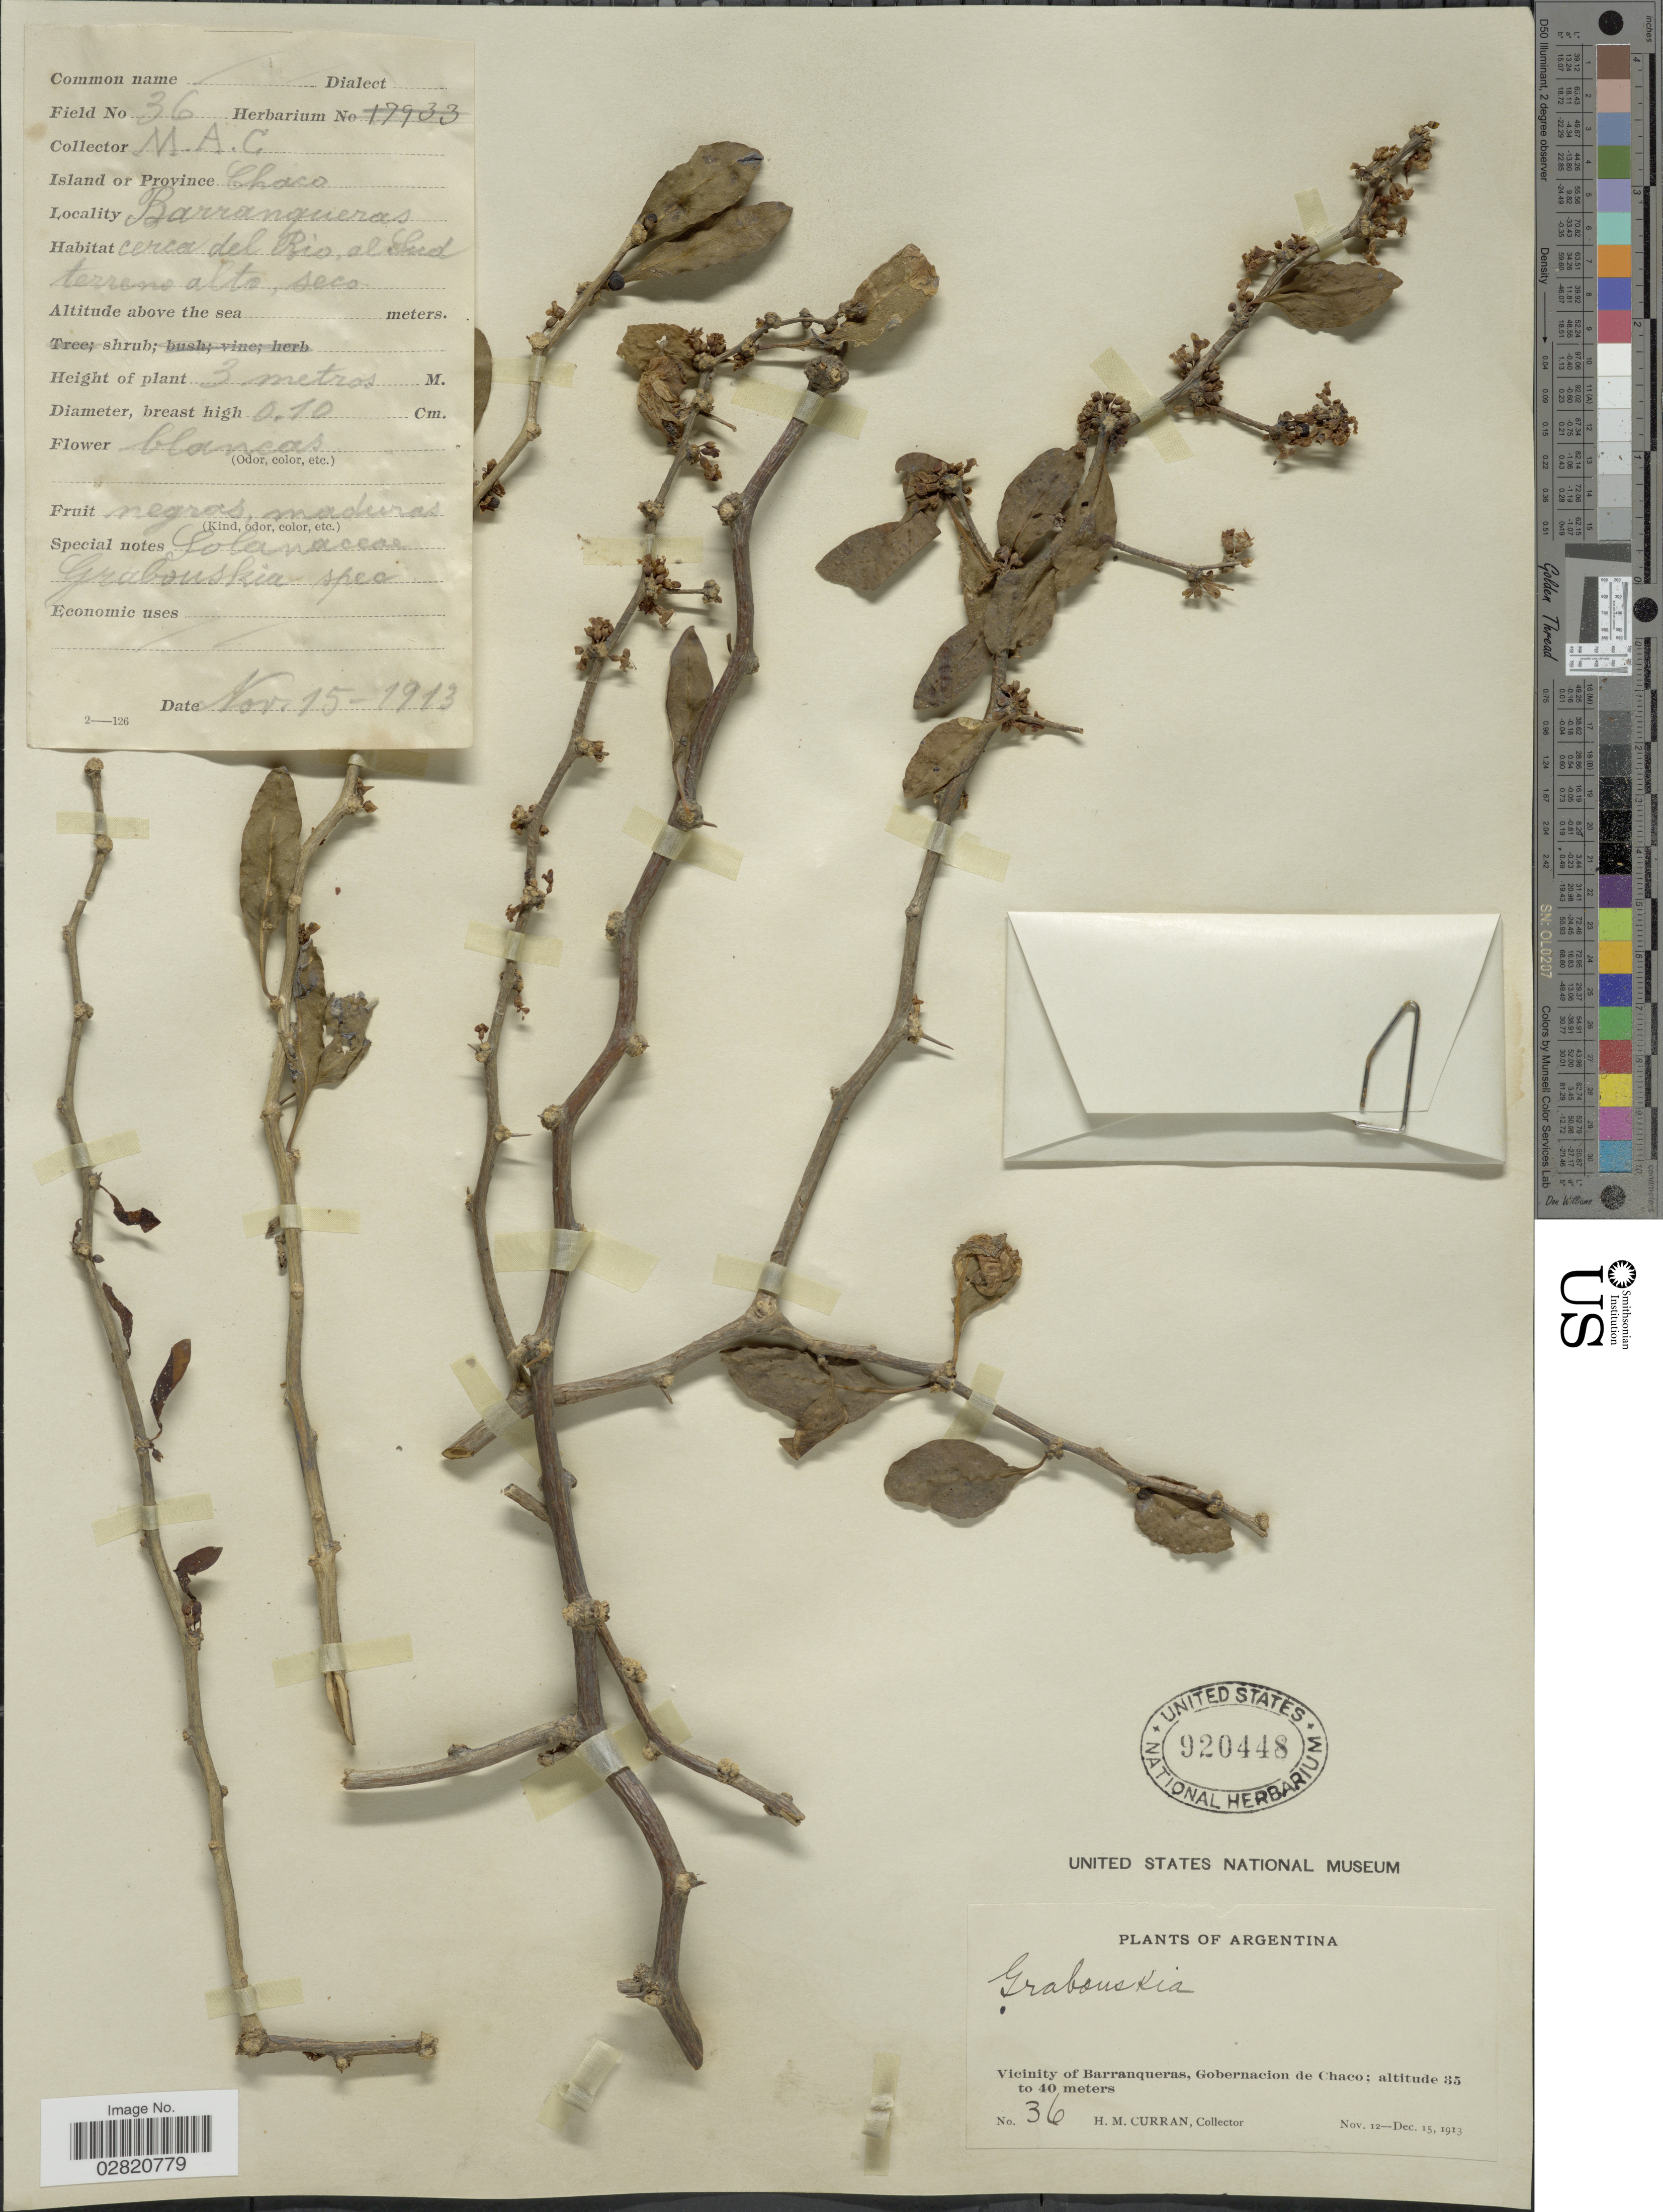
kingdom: Plantae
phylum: Tracheophyta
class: Magnoliopsida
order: Solanales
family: Solanaceae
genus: Grabowskia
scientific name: Grabowskia sp.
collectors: H. M. Curran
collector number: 36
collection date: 1913-11-12/1913-12-15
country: Argentina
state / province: Chaco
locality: Vicinity of Barranqueras, Gobernacion de Chaco. Cerca del Rio, al Sud terreno alto.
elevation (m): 35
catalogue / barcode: US 920448